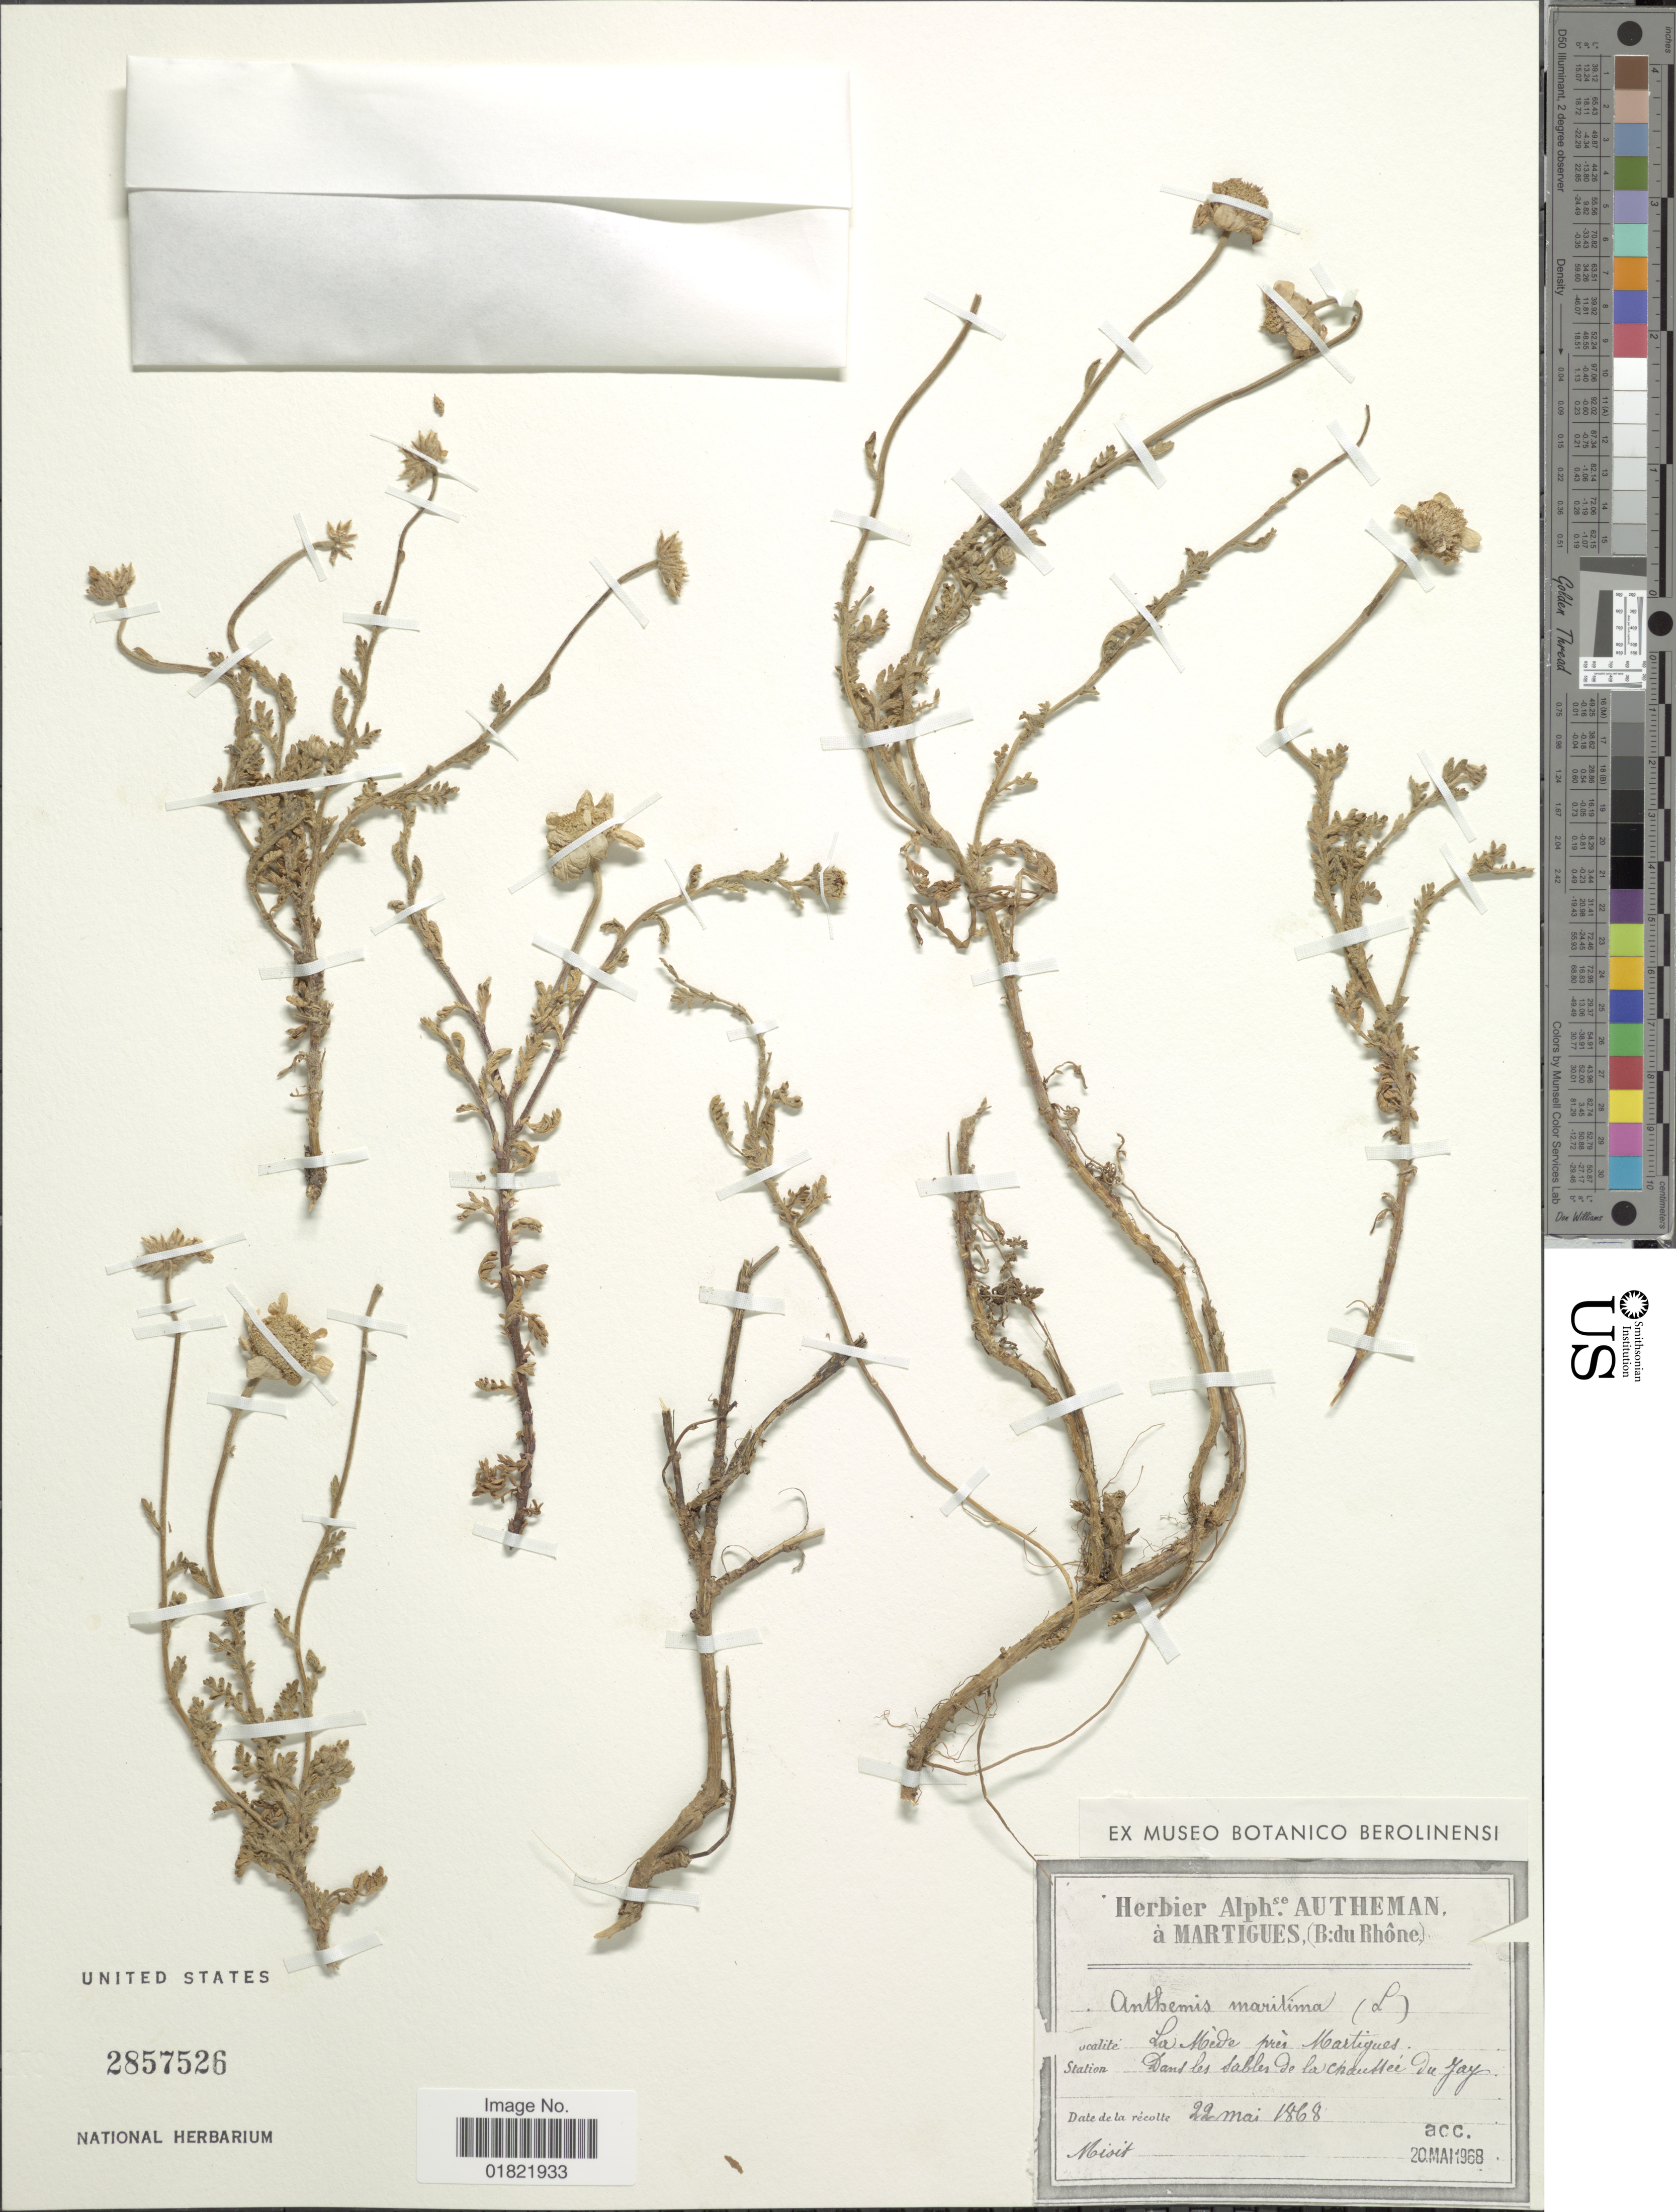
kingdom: Plantae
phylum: Tracheophyta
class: Magnoliopsida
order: Asterales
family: Asteraceae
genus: Anthemis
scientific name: Anthemis maritima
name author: L.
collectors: ex herb. Alphse. Autheman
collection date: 1868-05-22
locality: La Mede pres Martigues, Dans les sables de la chauttee de Jay [interpreted]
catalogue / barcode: US 2857526